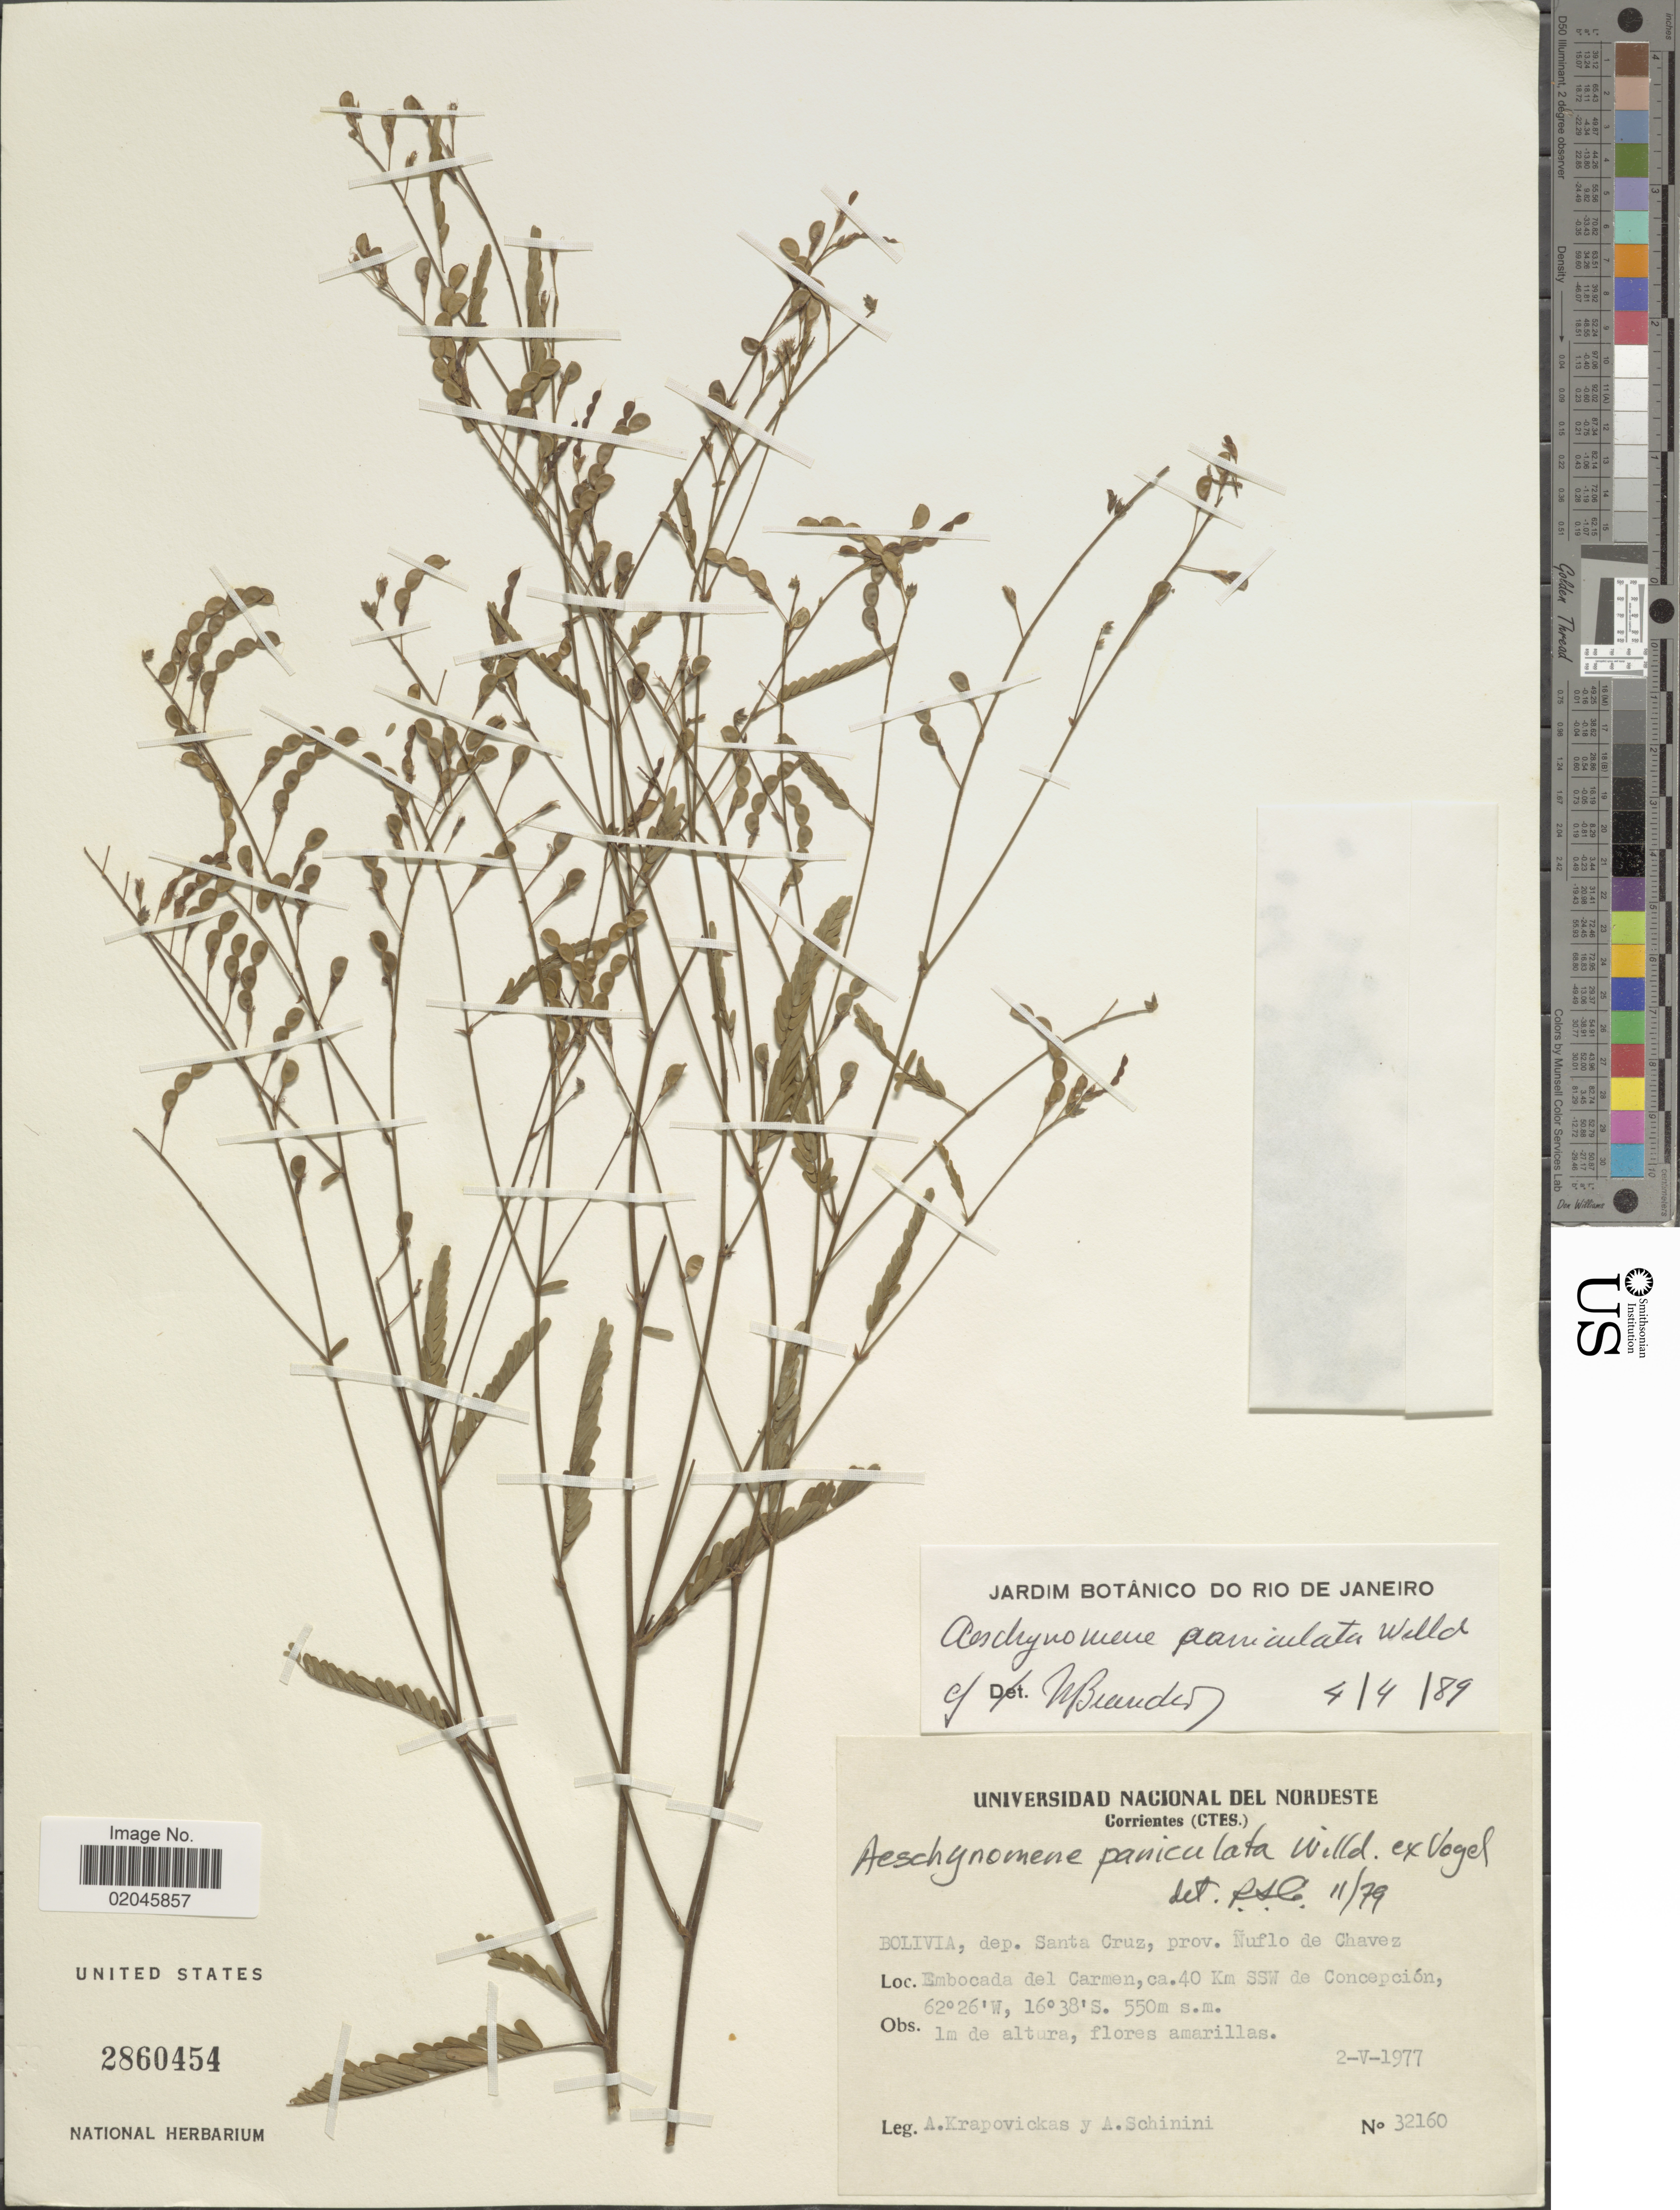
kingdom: Plantae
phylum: Tracheophyta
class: Magnoliopsida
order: Fabales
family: Fabaceae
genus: Aeschynomene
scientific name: Aeschynomene paniculata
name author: Vogel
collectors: A. Krapovickas & A. Schinini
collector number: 32160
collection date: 1977-05-02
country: Bolivia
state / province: Santa Cruz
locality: Prov. Nuflo de Chacez, embocada del Carmen, ca. 40 km SSW de Concepcion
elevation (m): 550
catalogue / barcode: US 2860454